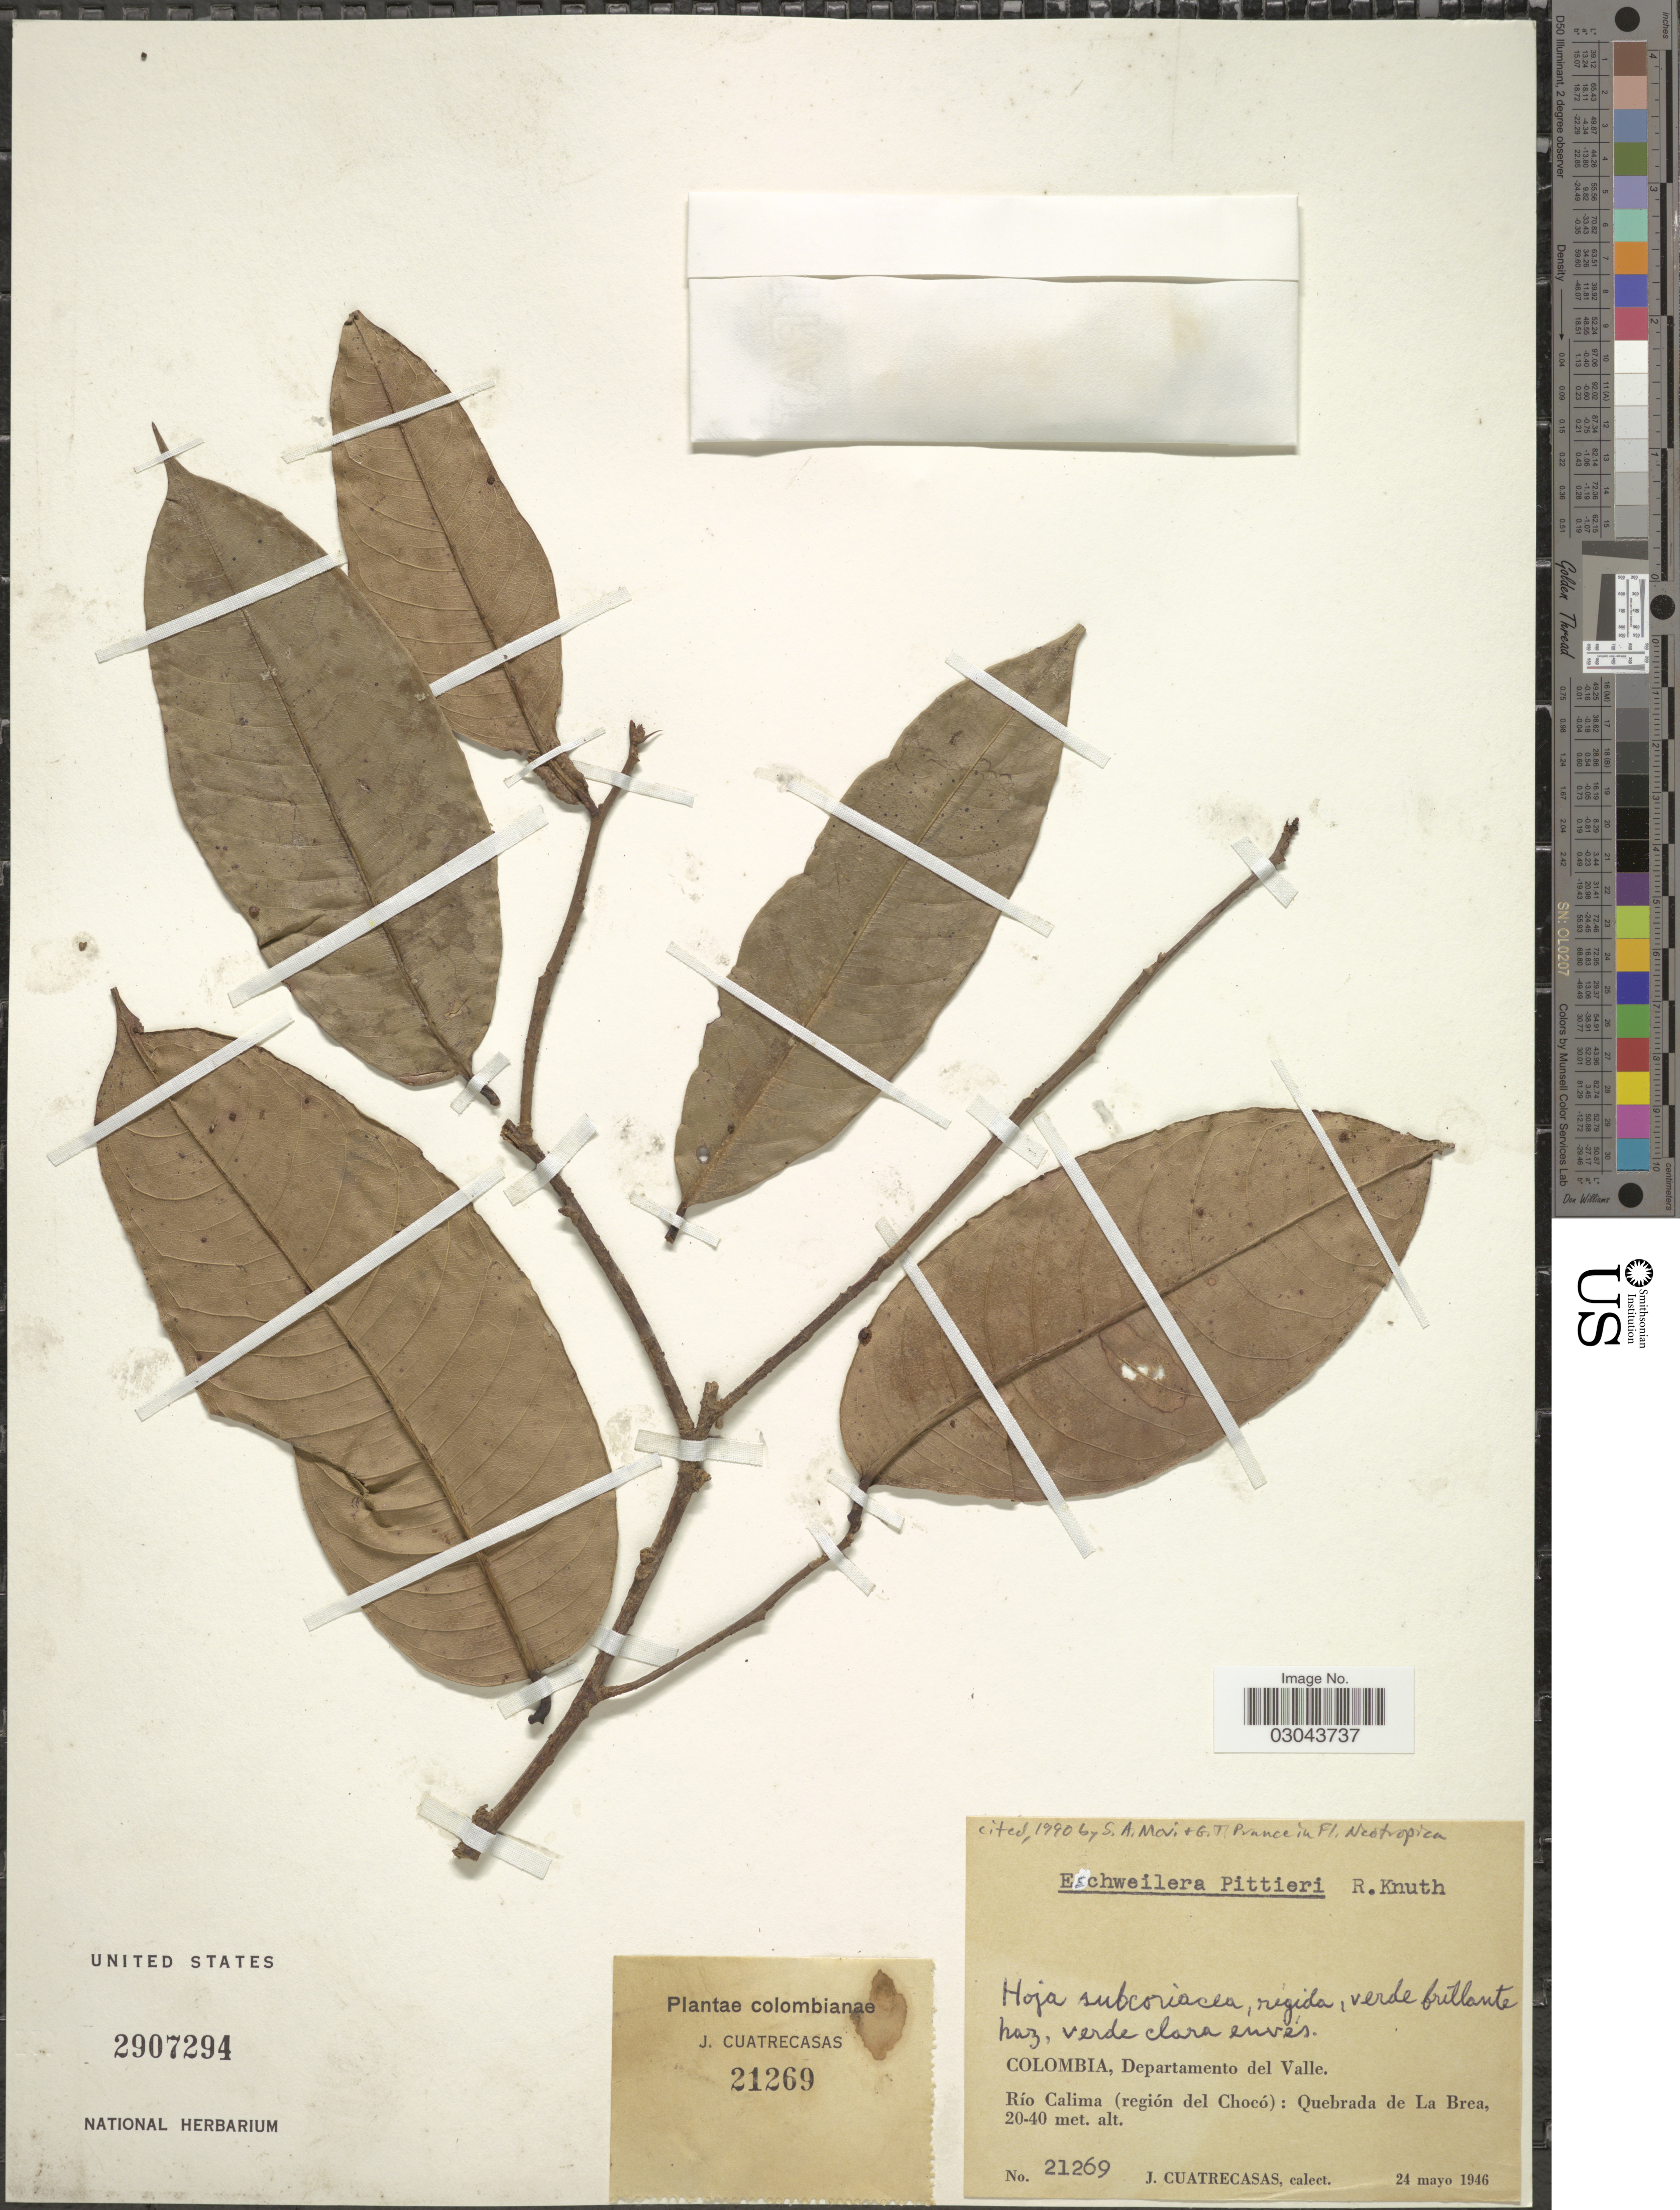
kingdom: Plantae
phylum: Tracheophyta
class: Magnoliopsida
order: Ericales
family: Lecythidaceae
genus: Eschweilera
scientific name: Eschweilera pittieri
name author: R. Knuth in Engl.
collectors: J. Cuatrecasas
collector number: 21269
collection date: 1946-05-24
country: Colombia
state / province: Valle del Cauca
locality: Departamento del Valle. río Calima (región del Chocó): Quebrada de La Brea.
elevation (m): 20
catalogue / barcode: US 2907294